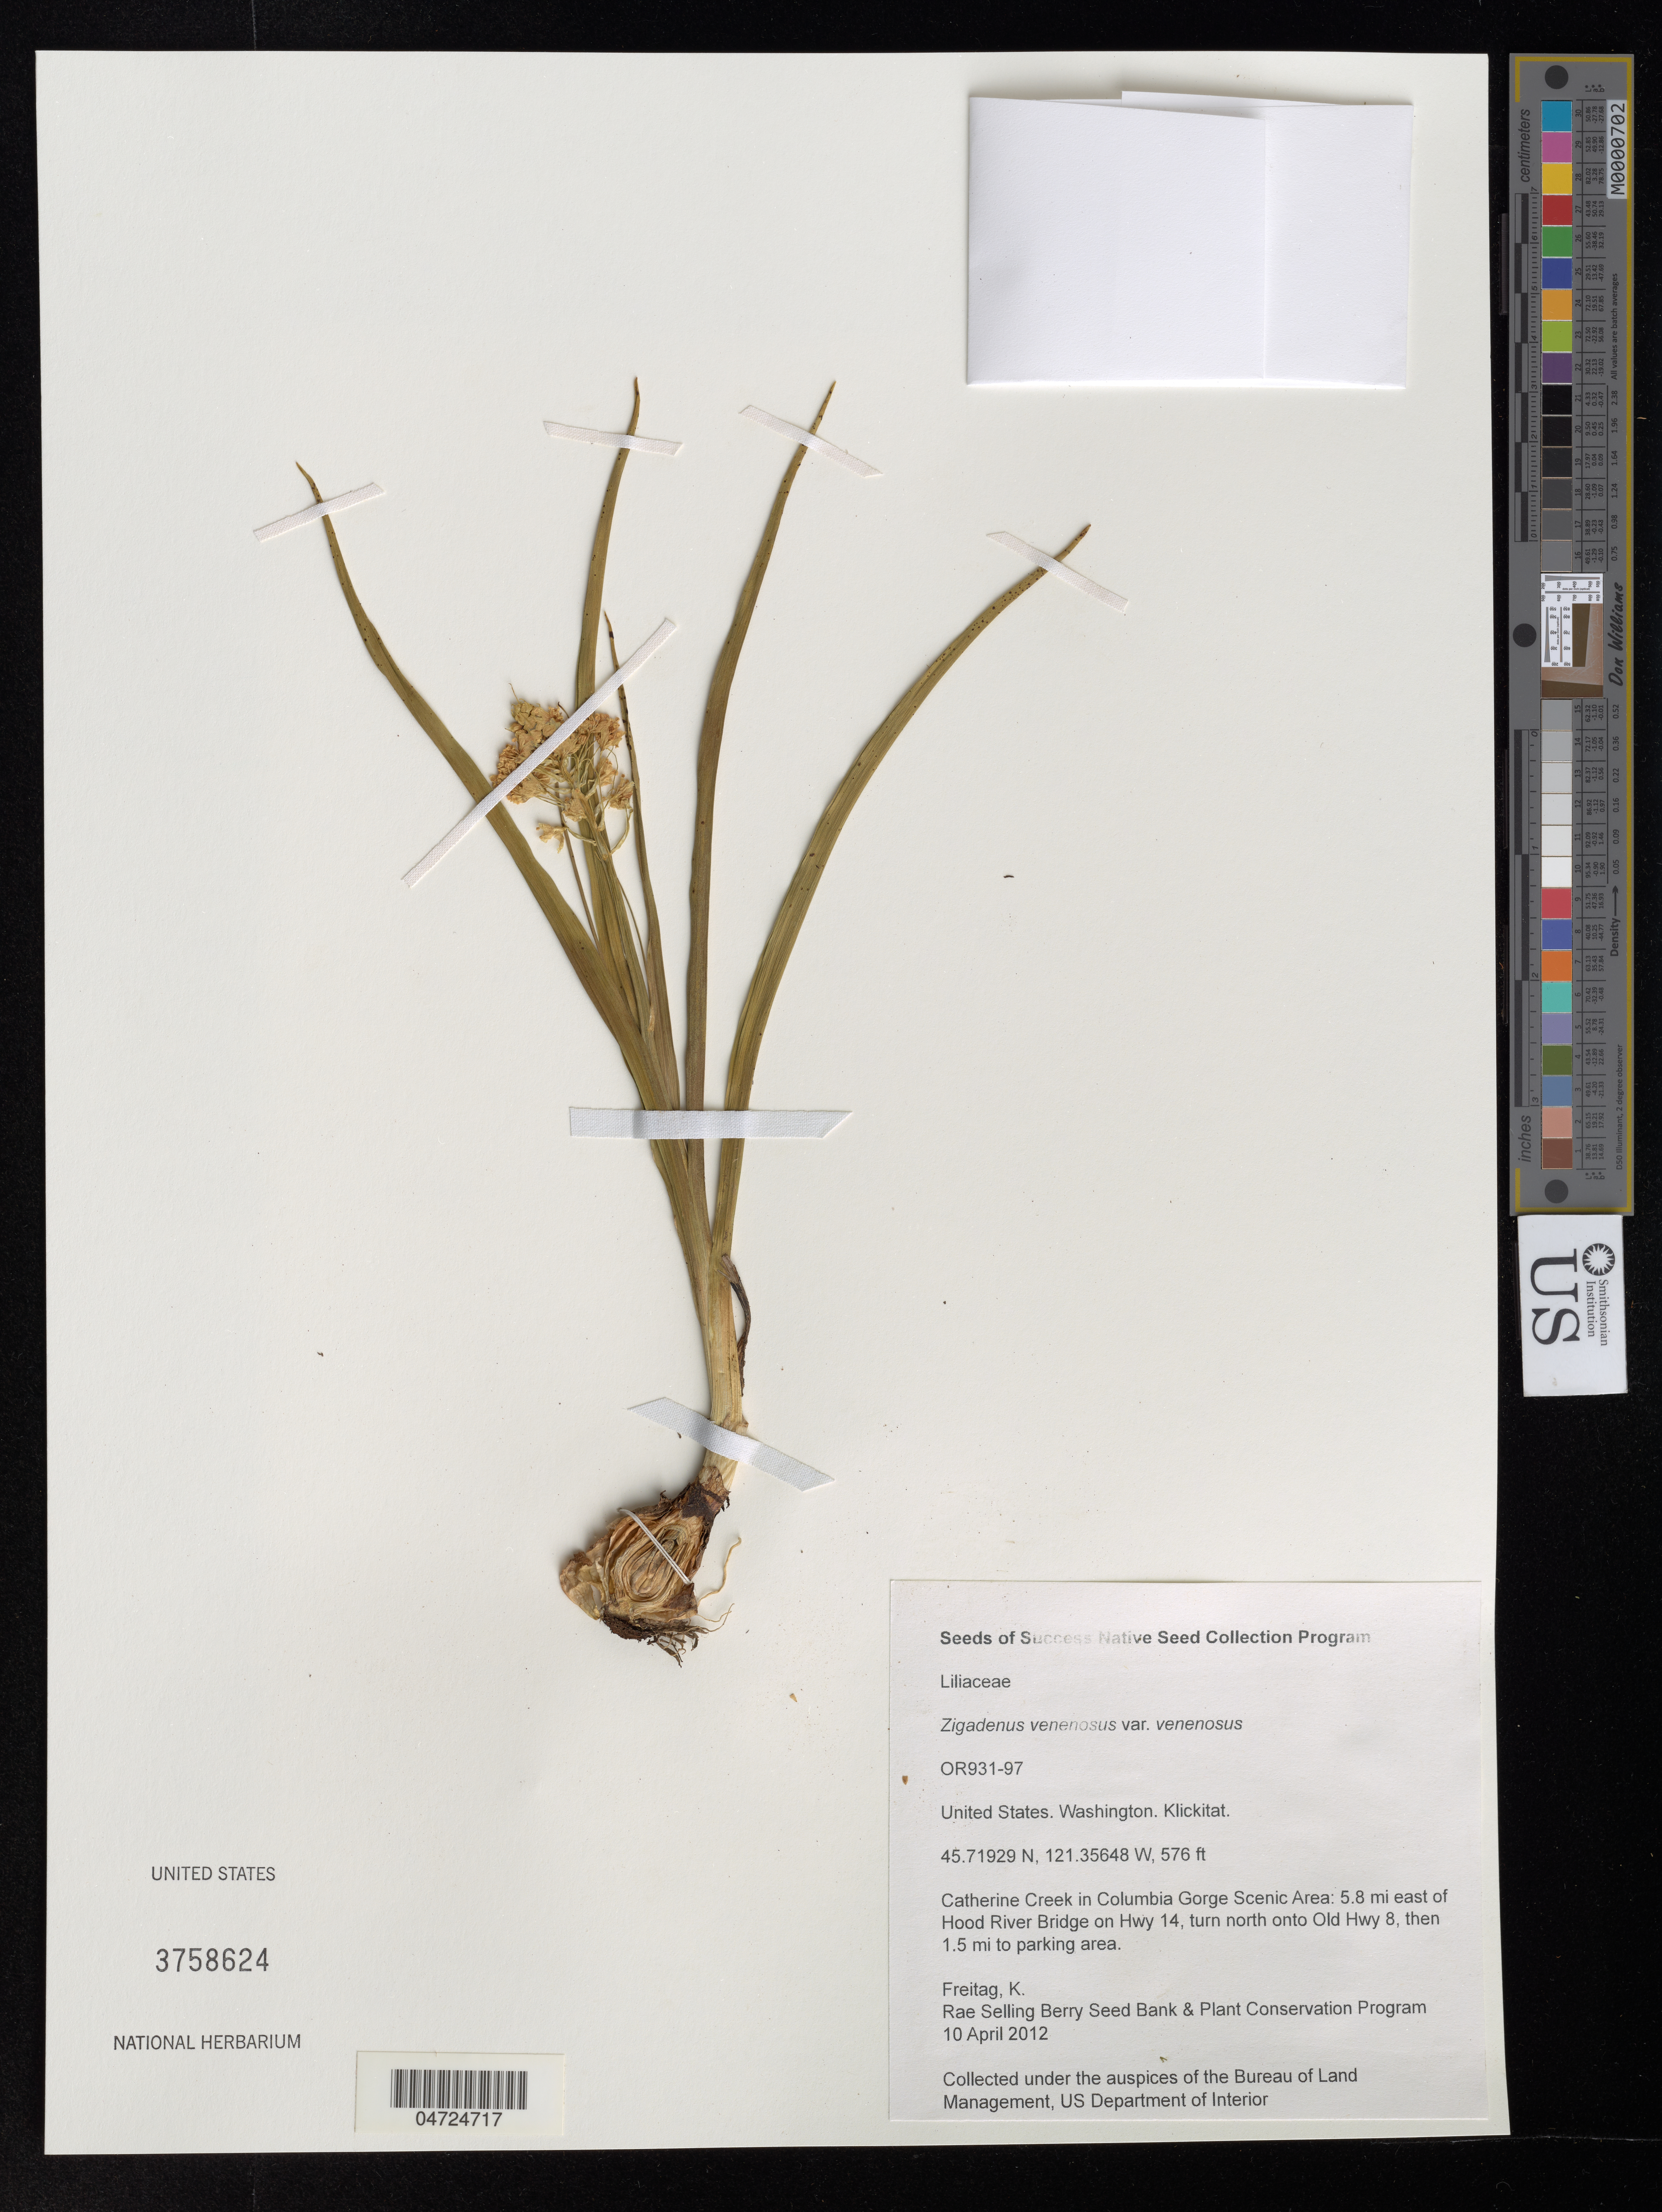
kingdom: Plantae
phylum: Tracheophyta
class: Liliopsida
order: Liliales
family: Melanthiaceae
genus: Zigadenus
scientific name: Zigadenus venenosus var. venenosus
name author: S. Watson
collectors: K. Freitag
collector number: OR931-97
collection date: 2012-04-10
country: United States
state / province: Washington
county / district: Klickitat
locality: Klickitat. Catherine Creek in Columbia Gorge Scenic Area: 5.8 mi east of Hood River Bridge on Hwy 14, turn north onto Old Hwy 8, then 1.5 mi to parking area.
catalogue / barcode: US 3758624